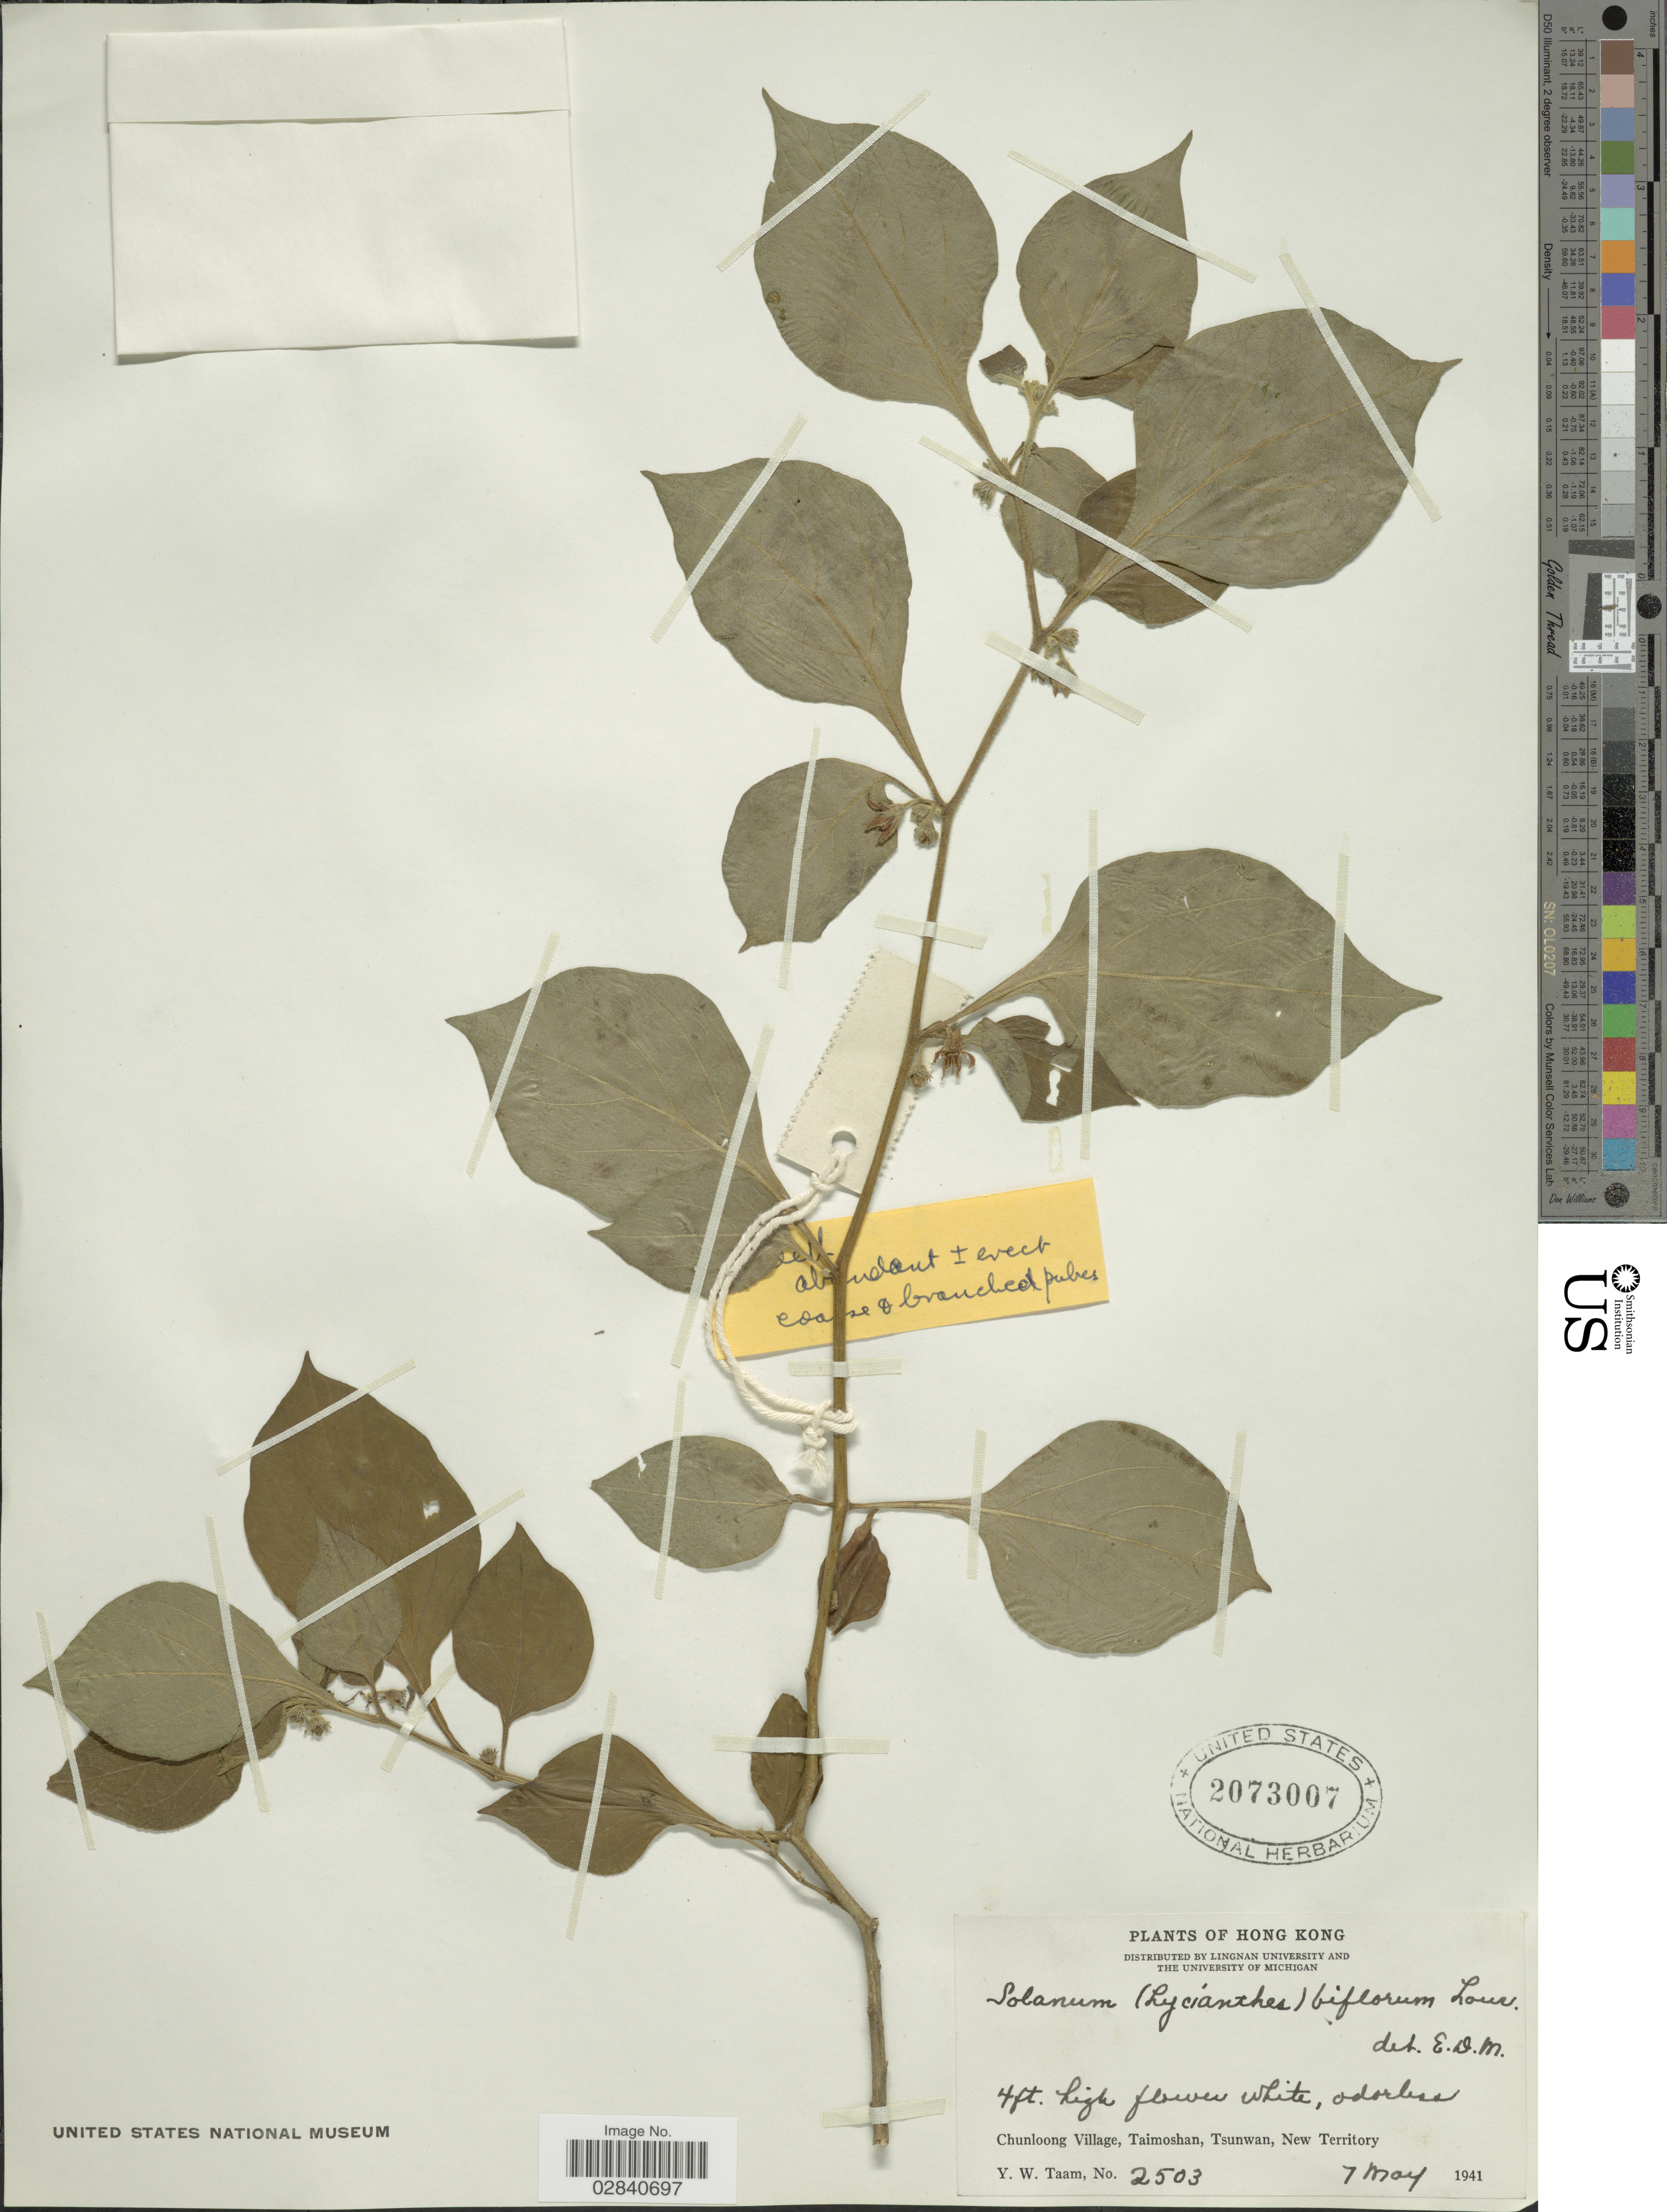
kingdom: Plantae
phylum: Tracheophyta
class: Magnoliopsida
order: Solanales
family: Solanaceae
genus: Lycianthes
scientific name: Lycianthes biflora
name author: (Lour.) Bitter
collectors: Y. W. Taam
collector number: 2503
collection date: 1941-05-07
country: China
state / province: Hong Kong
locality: Chunloong Village, Taimoshan, Tsunwan, New Territory.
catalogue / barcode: US 2073007